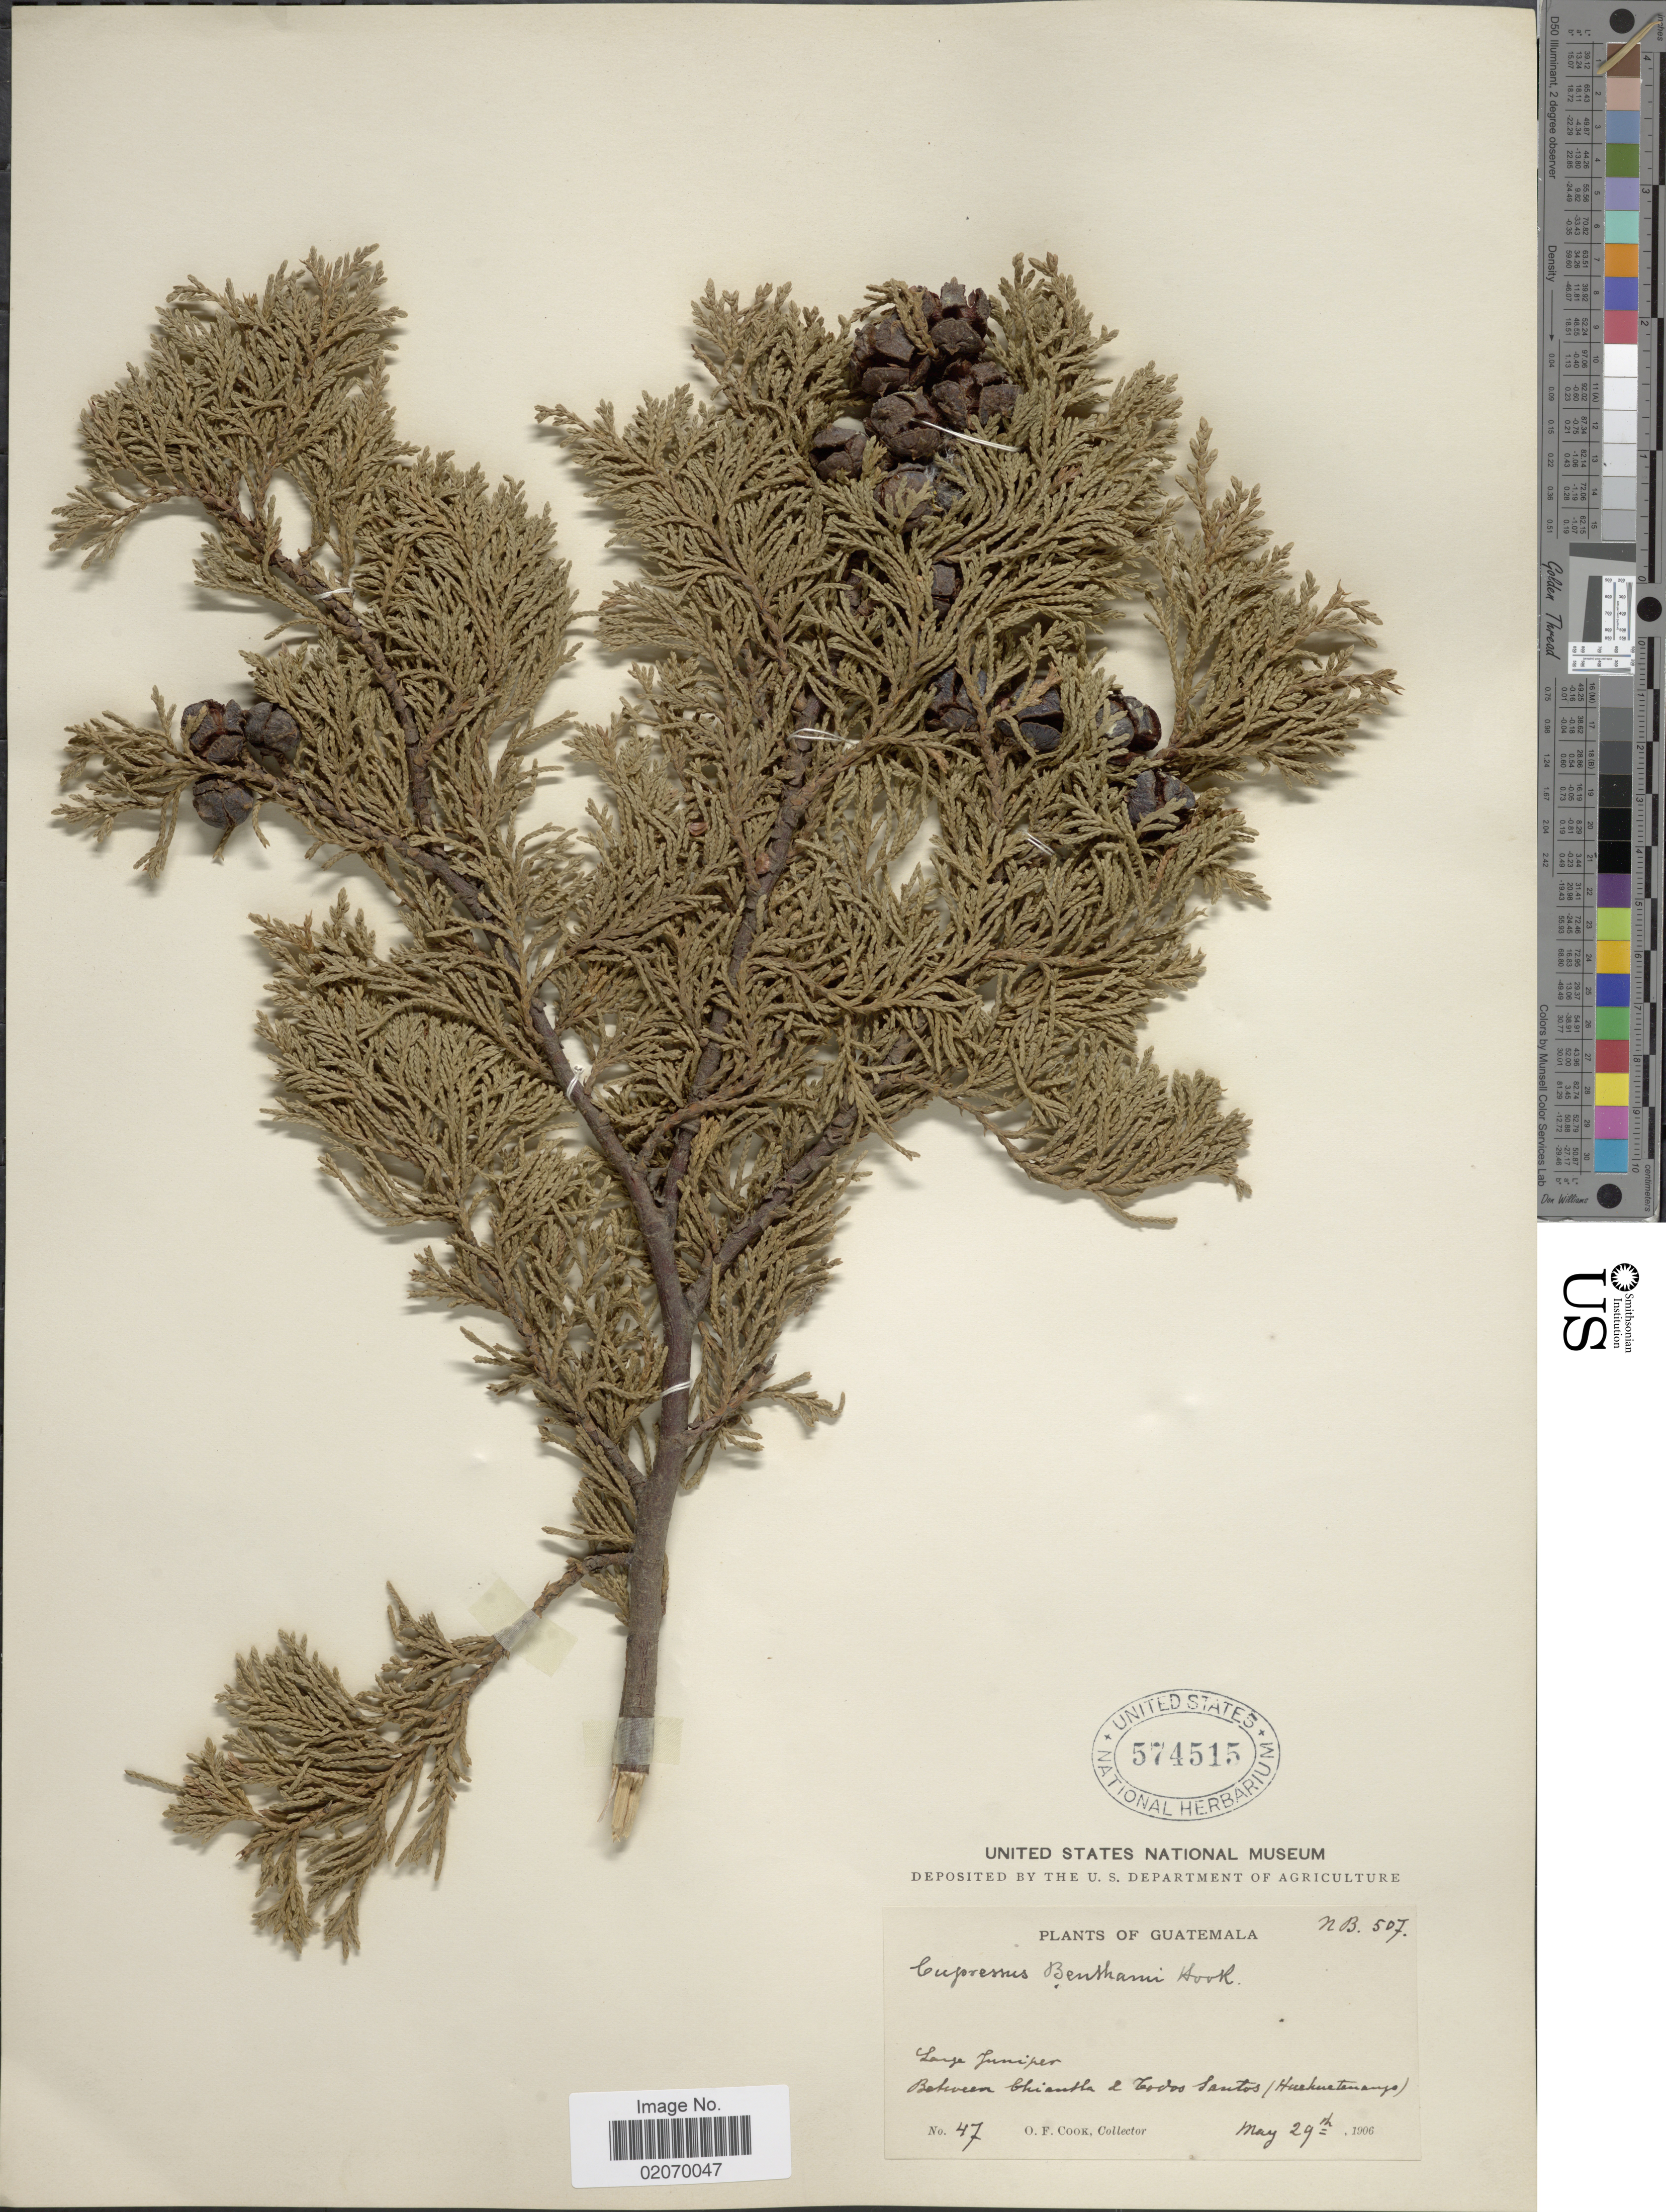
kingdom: Plantae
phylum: Tracheophyta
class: Pinopsida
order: Pinales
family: Cupressaceae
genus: Hesperocyparis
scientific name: Hesperocyparis benthamii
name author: (Endl.) Bartel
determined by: (US) Smithsonian Institution - National Museum of Natural History - Department of Botany (UNITED STATES)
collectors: O. F. Cook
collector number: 47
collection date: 1906-05-29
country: Guatemala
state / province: Huehuetenango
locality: Large Juniper, between Chiantla & Todos Santos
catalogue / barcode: US 574515